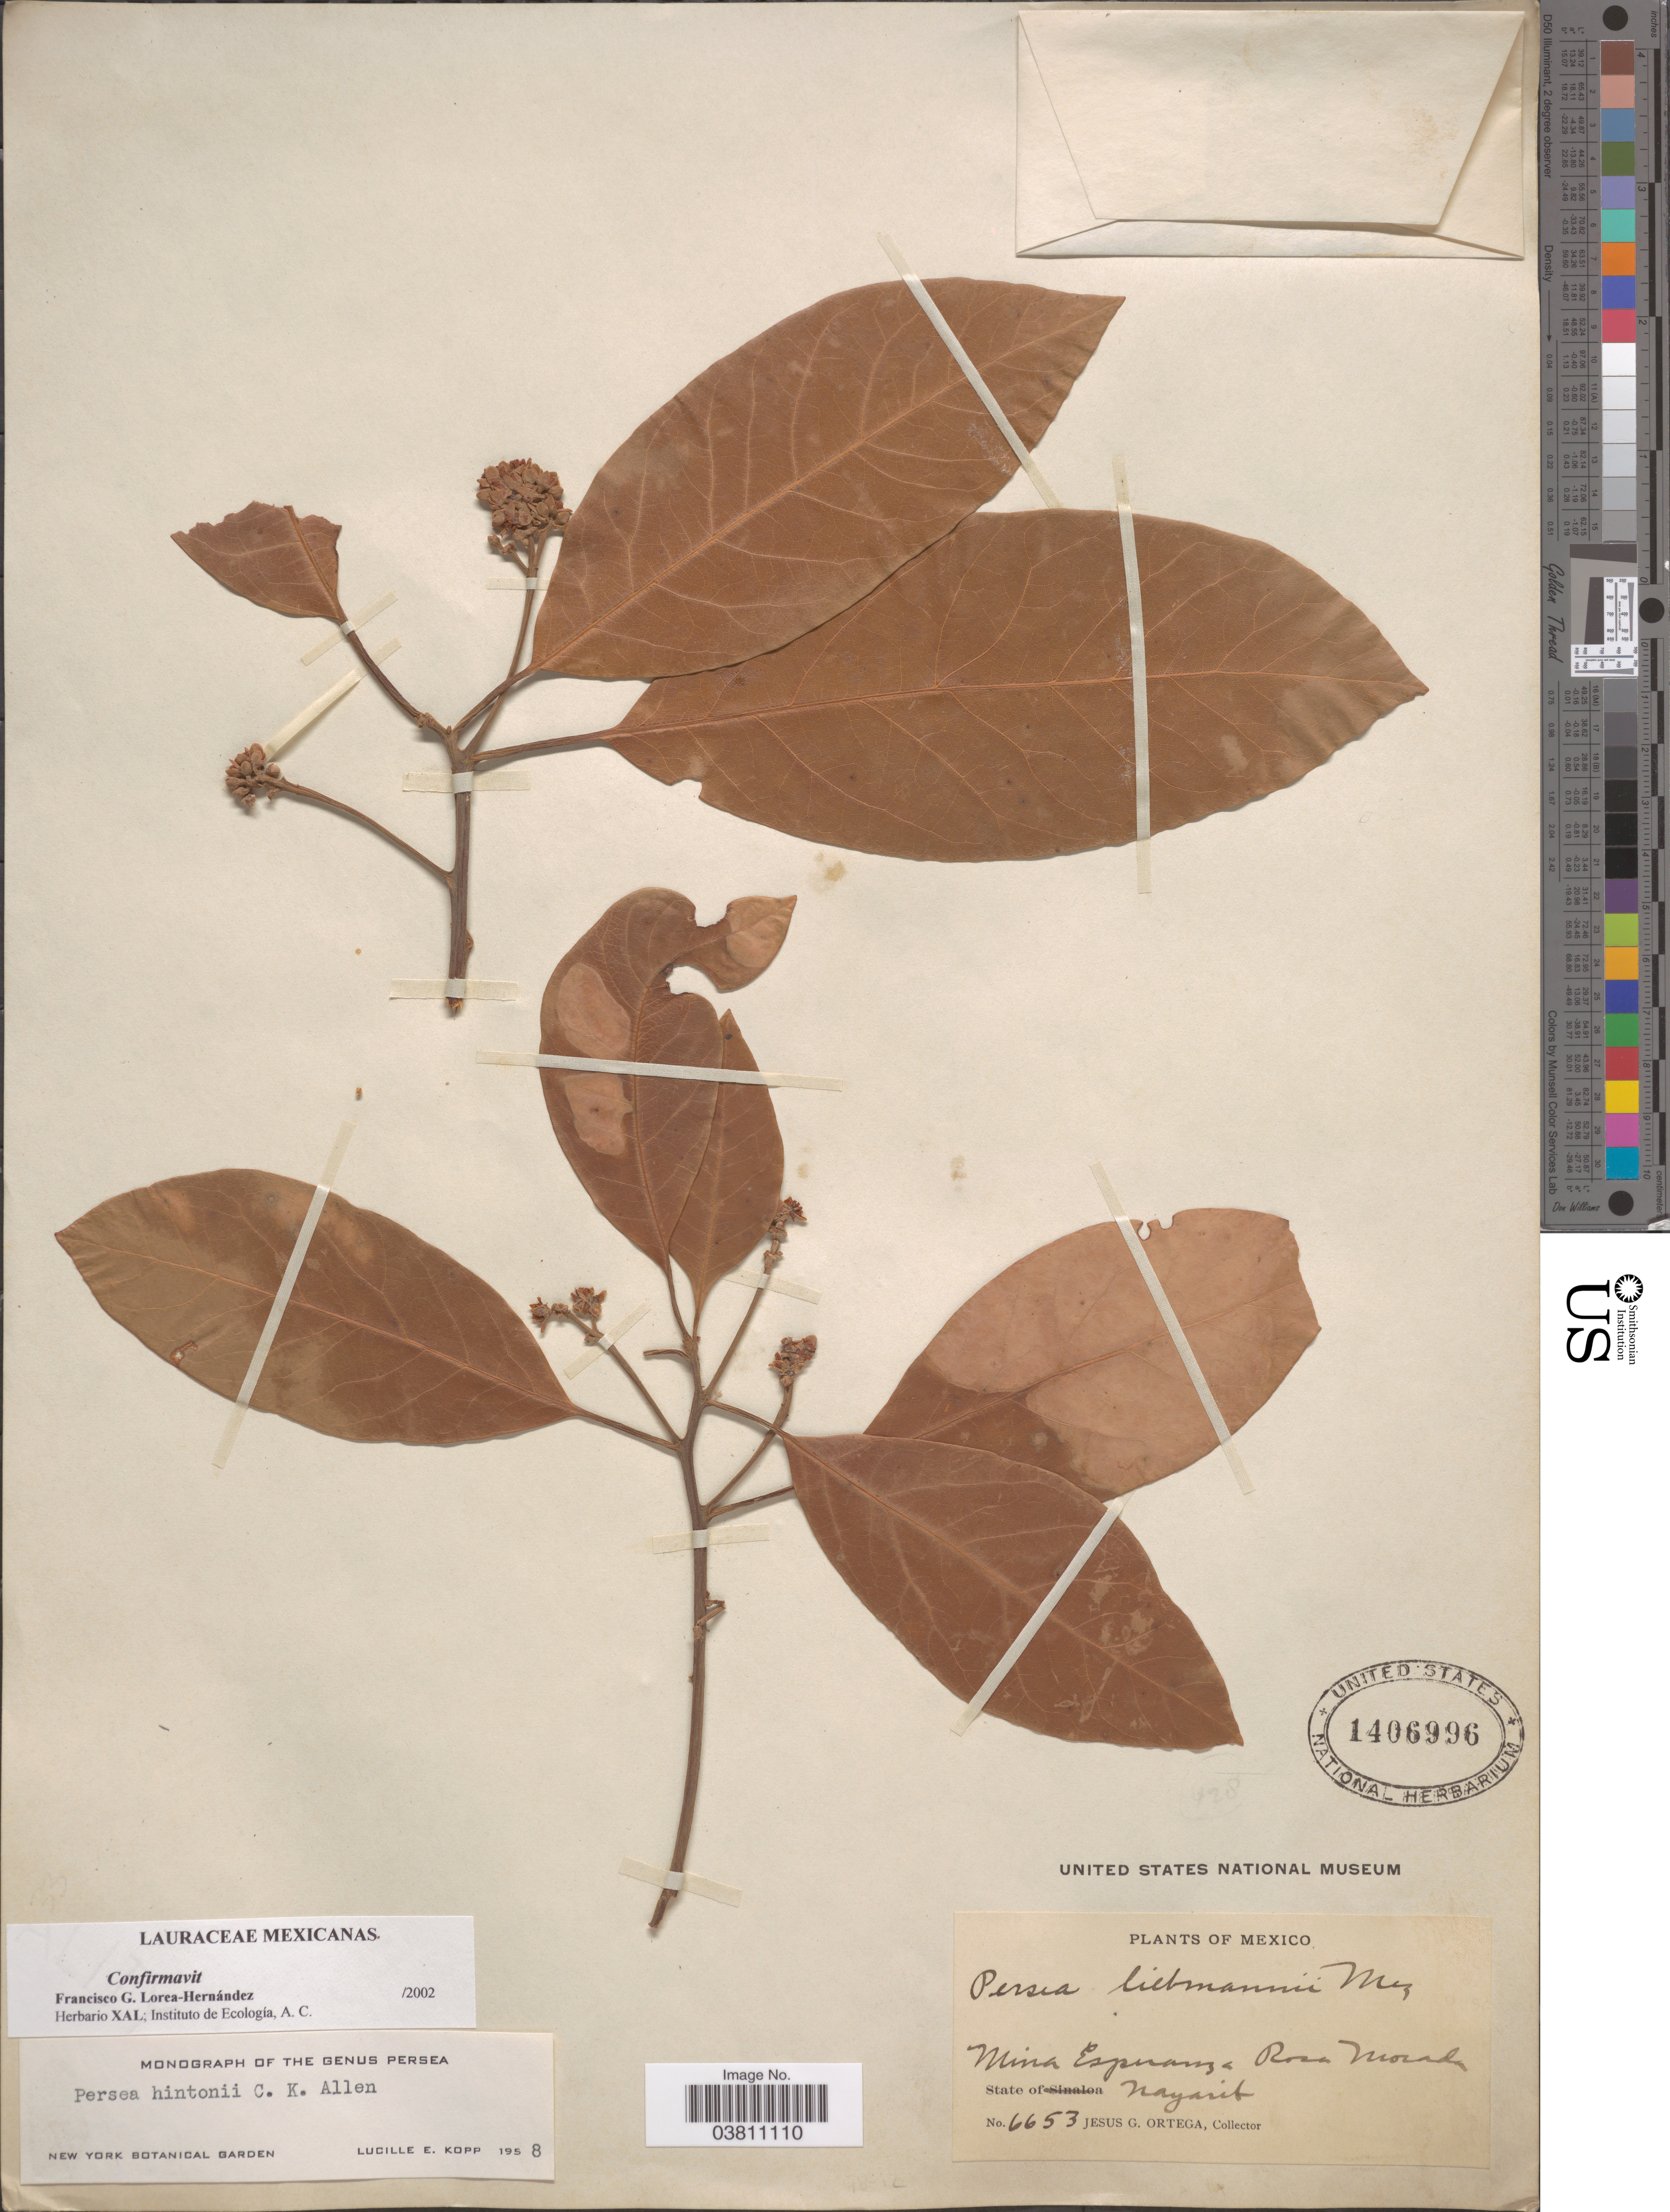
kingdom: Plantae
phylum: Tracheophyta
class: Magnoliopsida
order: Laurales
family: Lauraceae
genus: Persea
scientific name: Persea hintonii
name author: C.K. Allen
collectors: J. Ortega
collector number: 6653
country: Mexico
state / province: Nayarit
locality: Mina Esperanza Rosa Morada.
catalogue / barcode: US 1406996